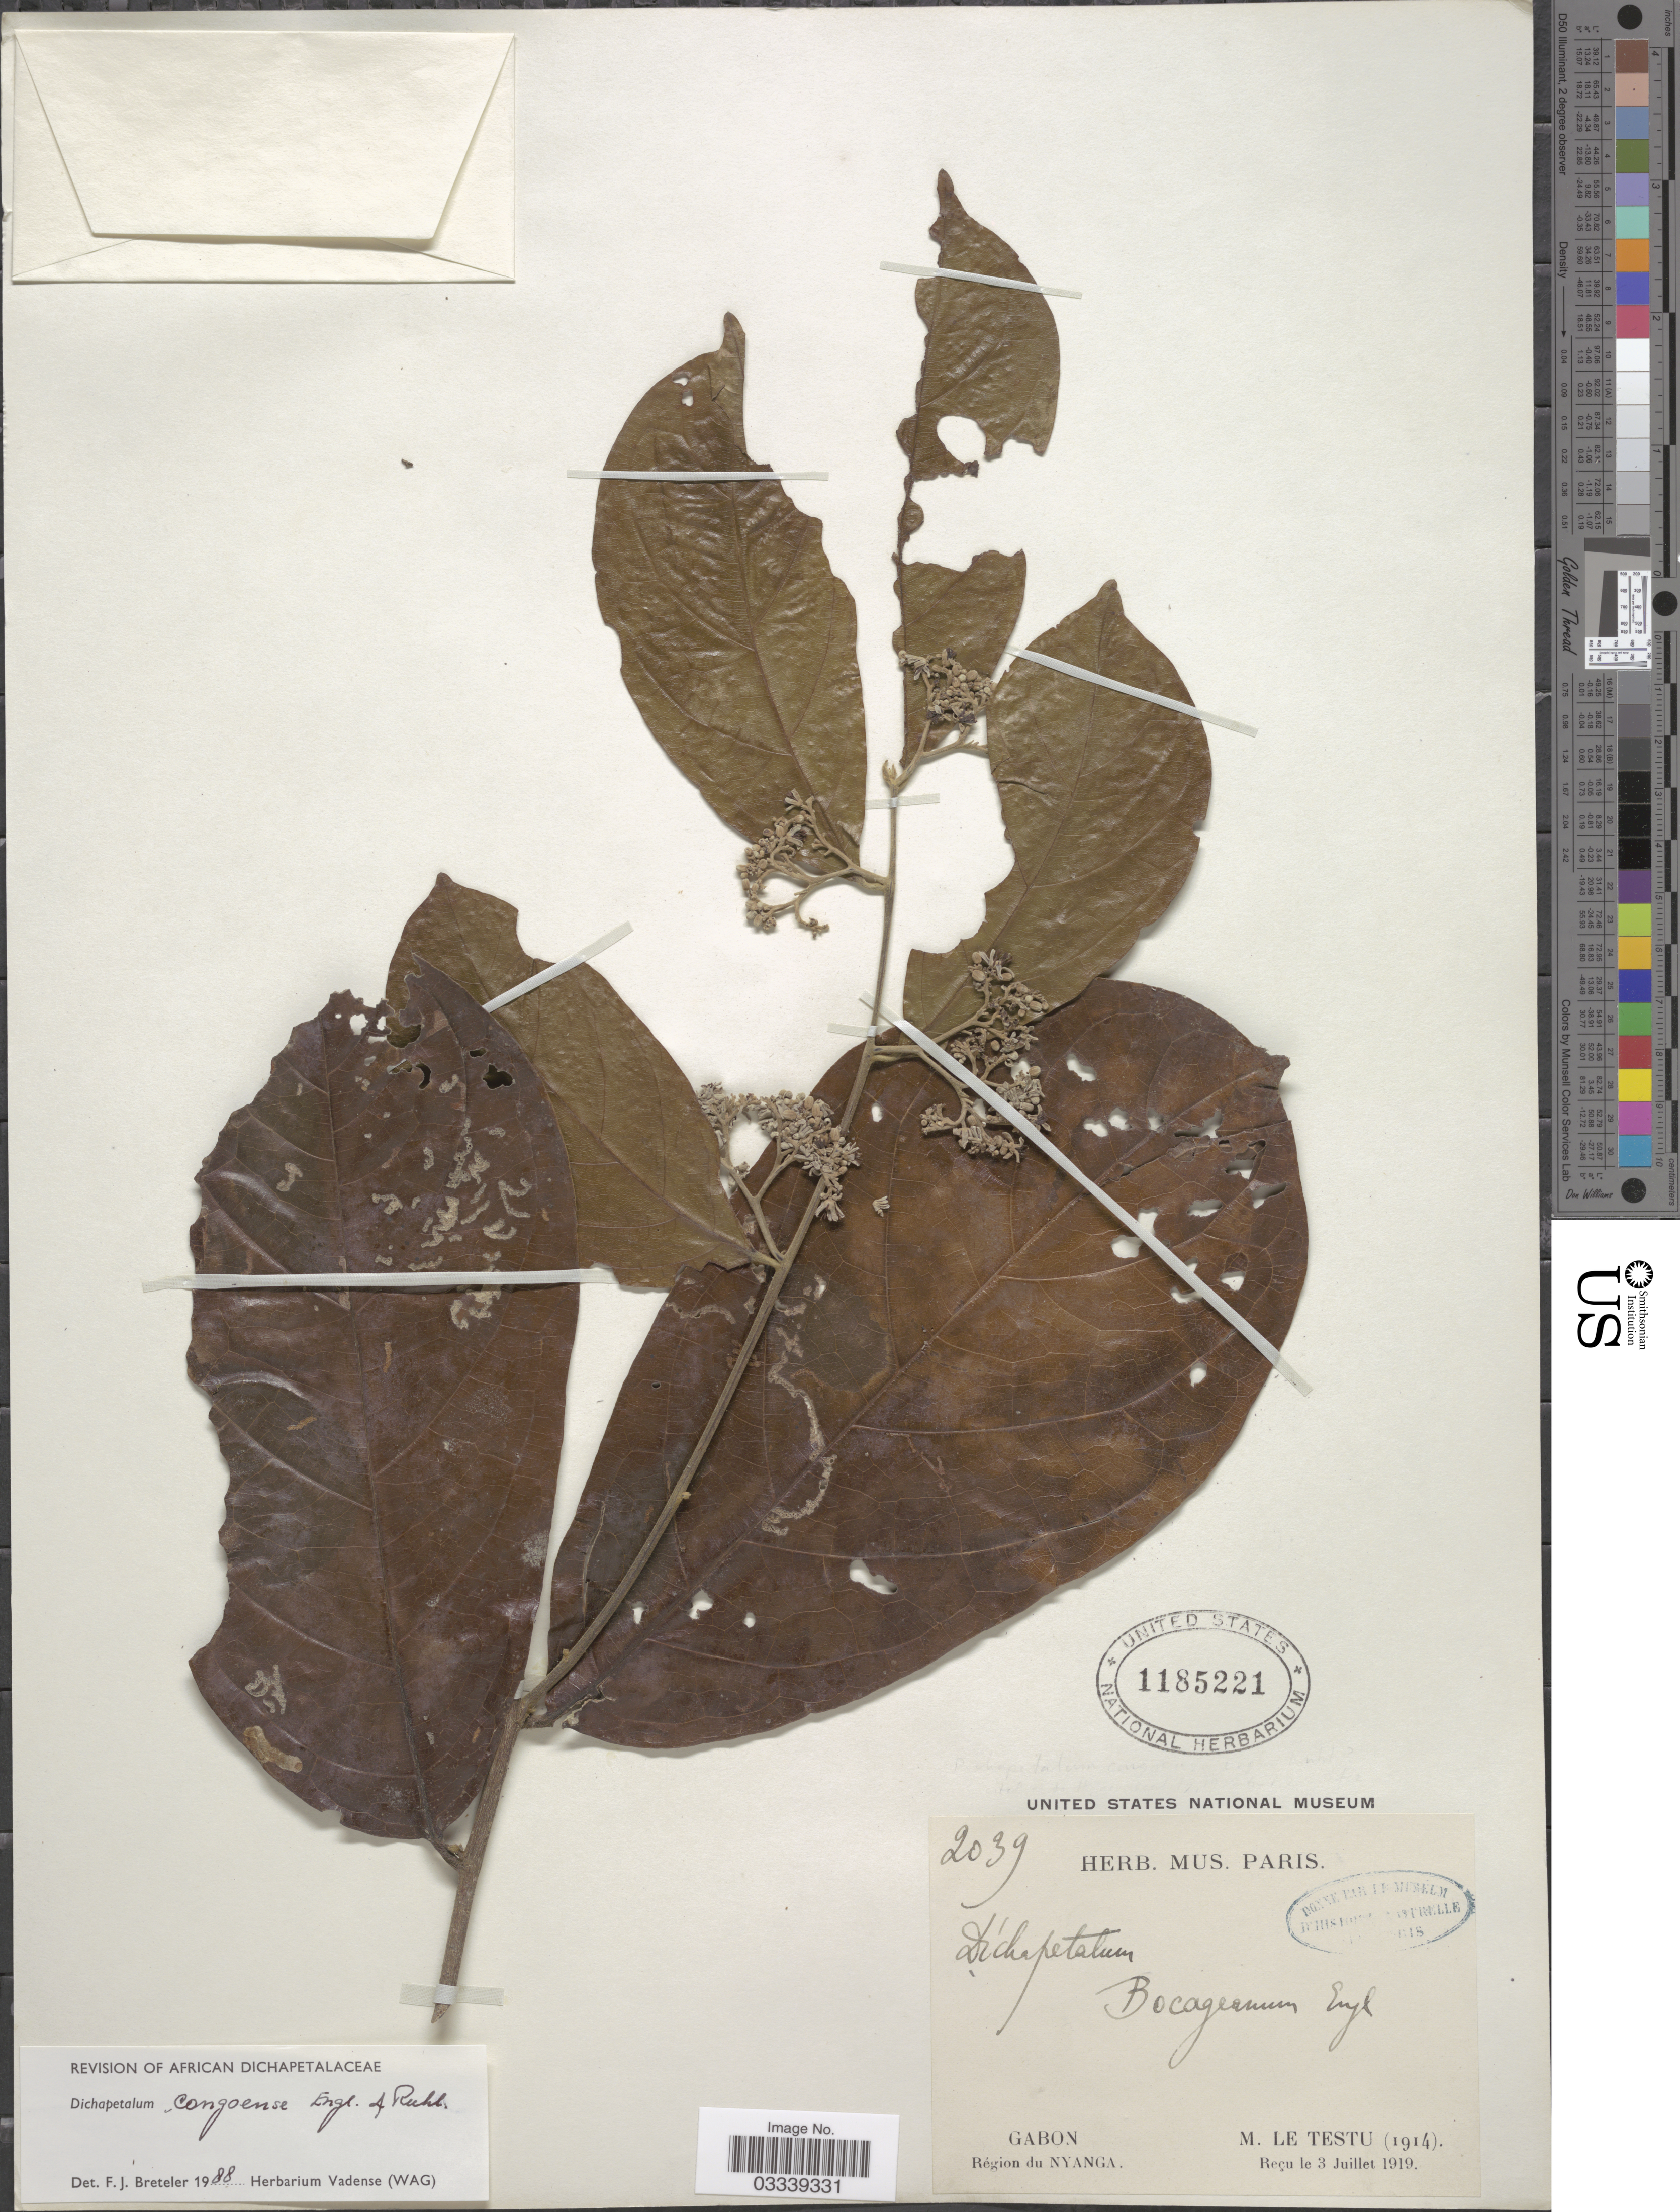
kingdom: Plantae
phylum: Tracheophyta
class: Magnoliopsida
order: Malpighiales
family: Dichapetalaceae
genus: Dichapetalum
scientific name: Dichapetalum congoense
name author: Engl. & Ruhland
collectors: M. Le Testu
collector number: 2039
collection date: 1914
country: Gabon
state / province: Nyanga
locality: Règion du Nyanga.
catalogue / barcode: US 1185221